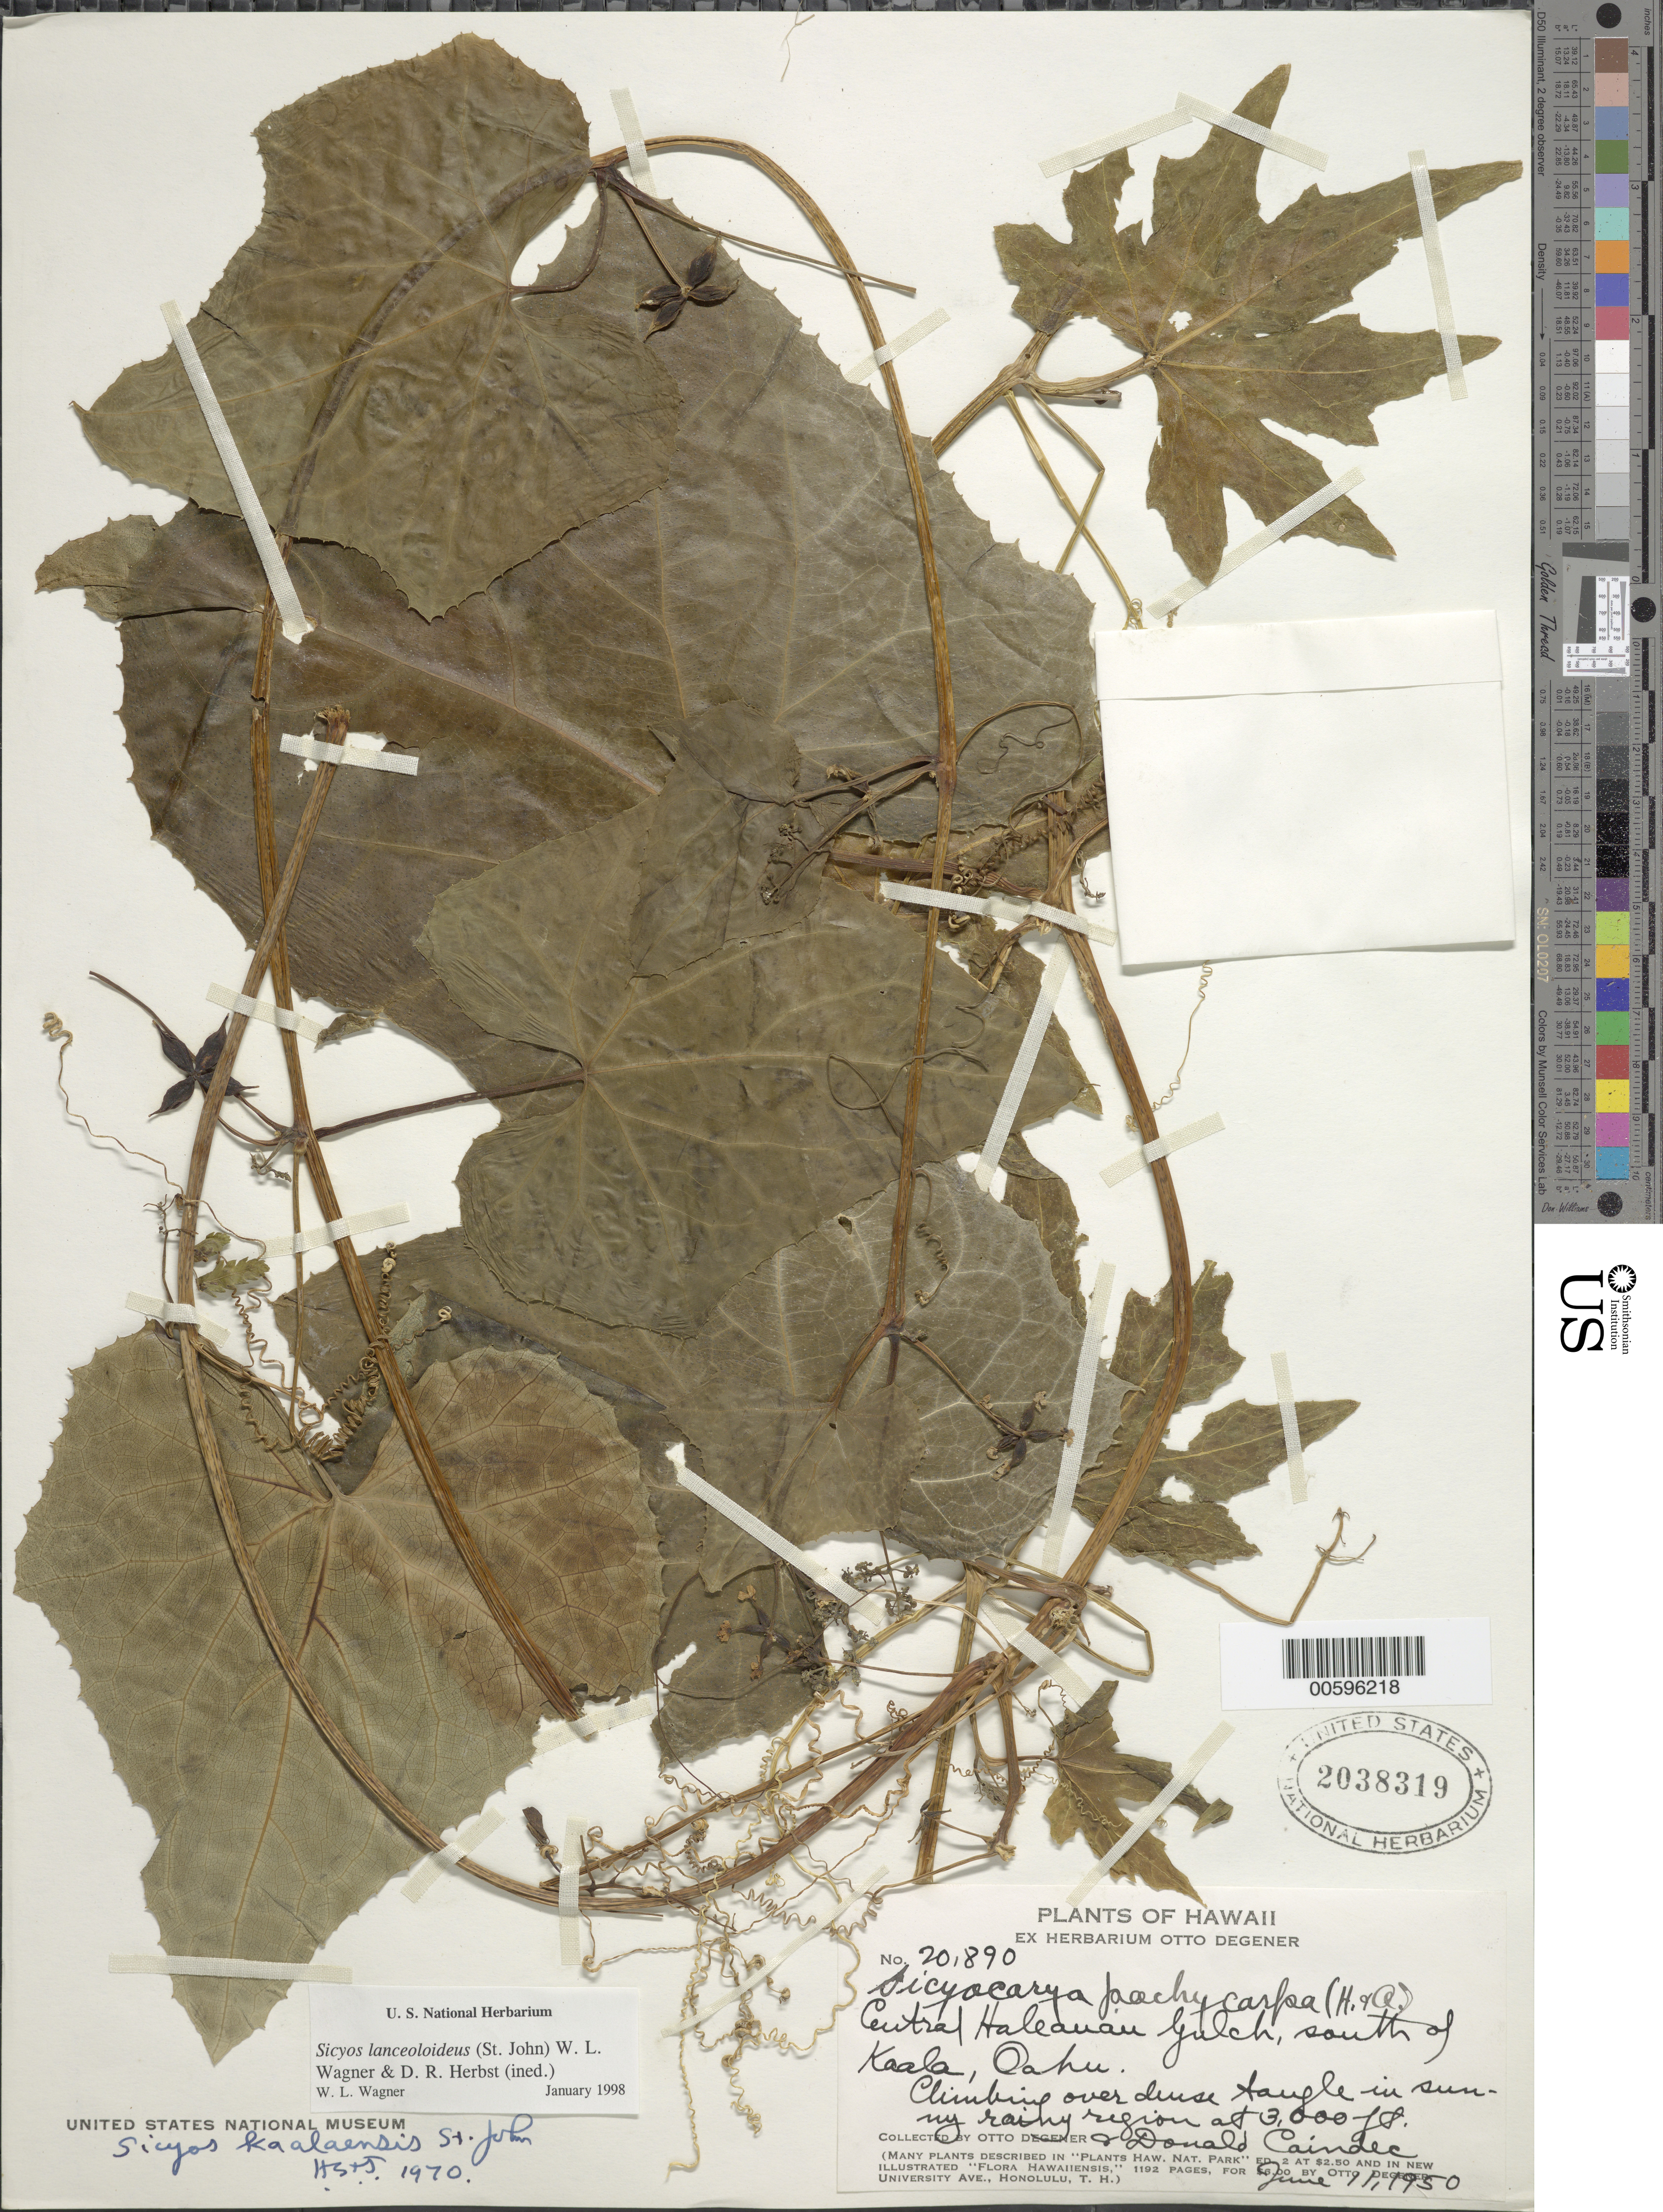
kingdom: Plantae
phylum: Tracheophyta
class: Magnoliopsida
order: Cucurbitales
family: Cucurbitaceae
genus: Sicyos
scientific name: Sicyos lanceoloideus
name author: (H. St. John) W.L. Wagner & D.R. Herbst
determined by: Wagner, W. L., (BOT), Smithsonian Institution - National Museum of Natural History (UNITED STATES)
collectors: O. Degener & D. Caindec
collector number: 20890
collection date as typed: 11 Jun 1950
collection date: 1950-06-11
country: United States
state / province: Hawaii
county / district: Honolulu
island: Oahu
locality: Central Haleauau Gulch, S of Kaala.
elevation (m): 914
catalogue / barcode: US 2038319